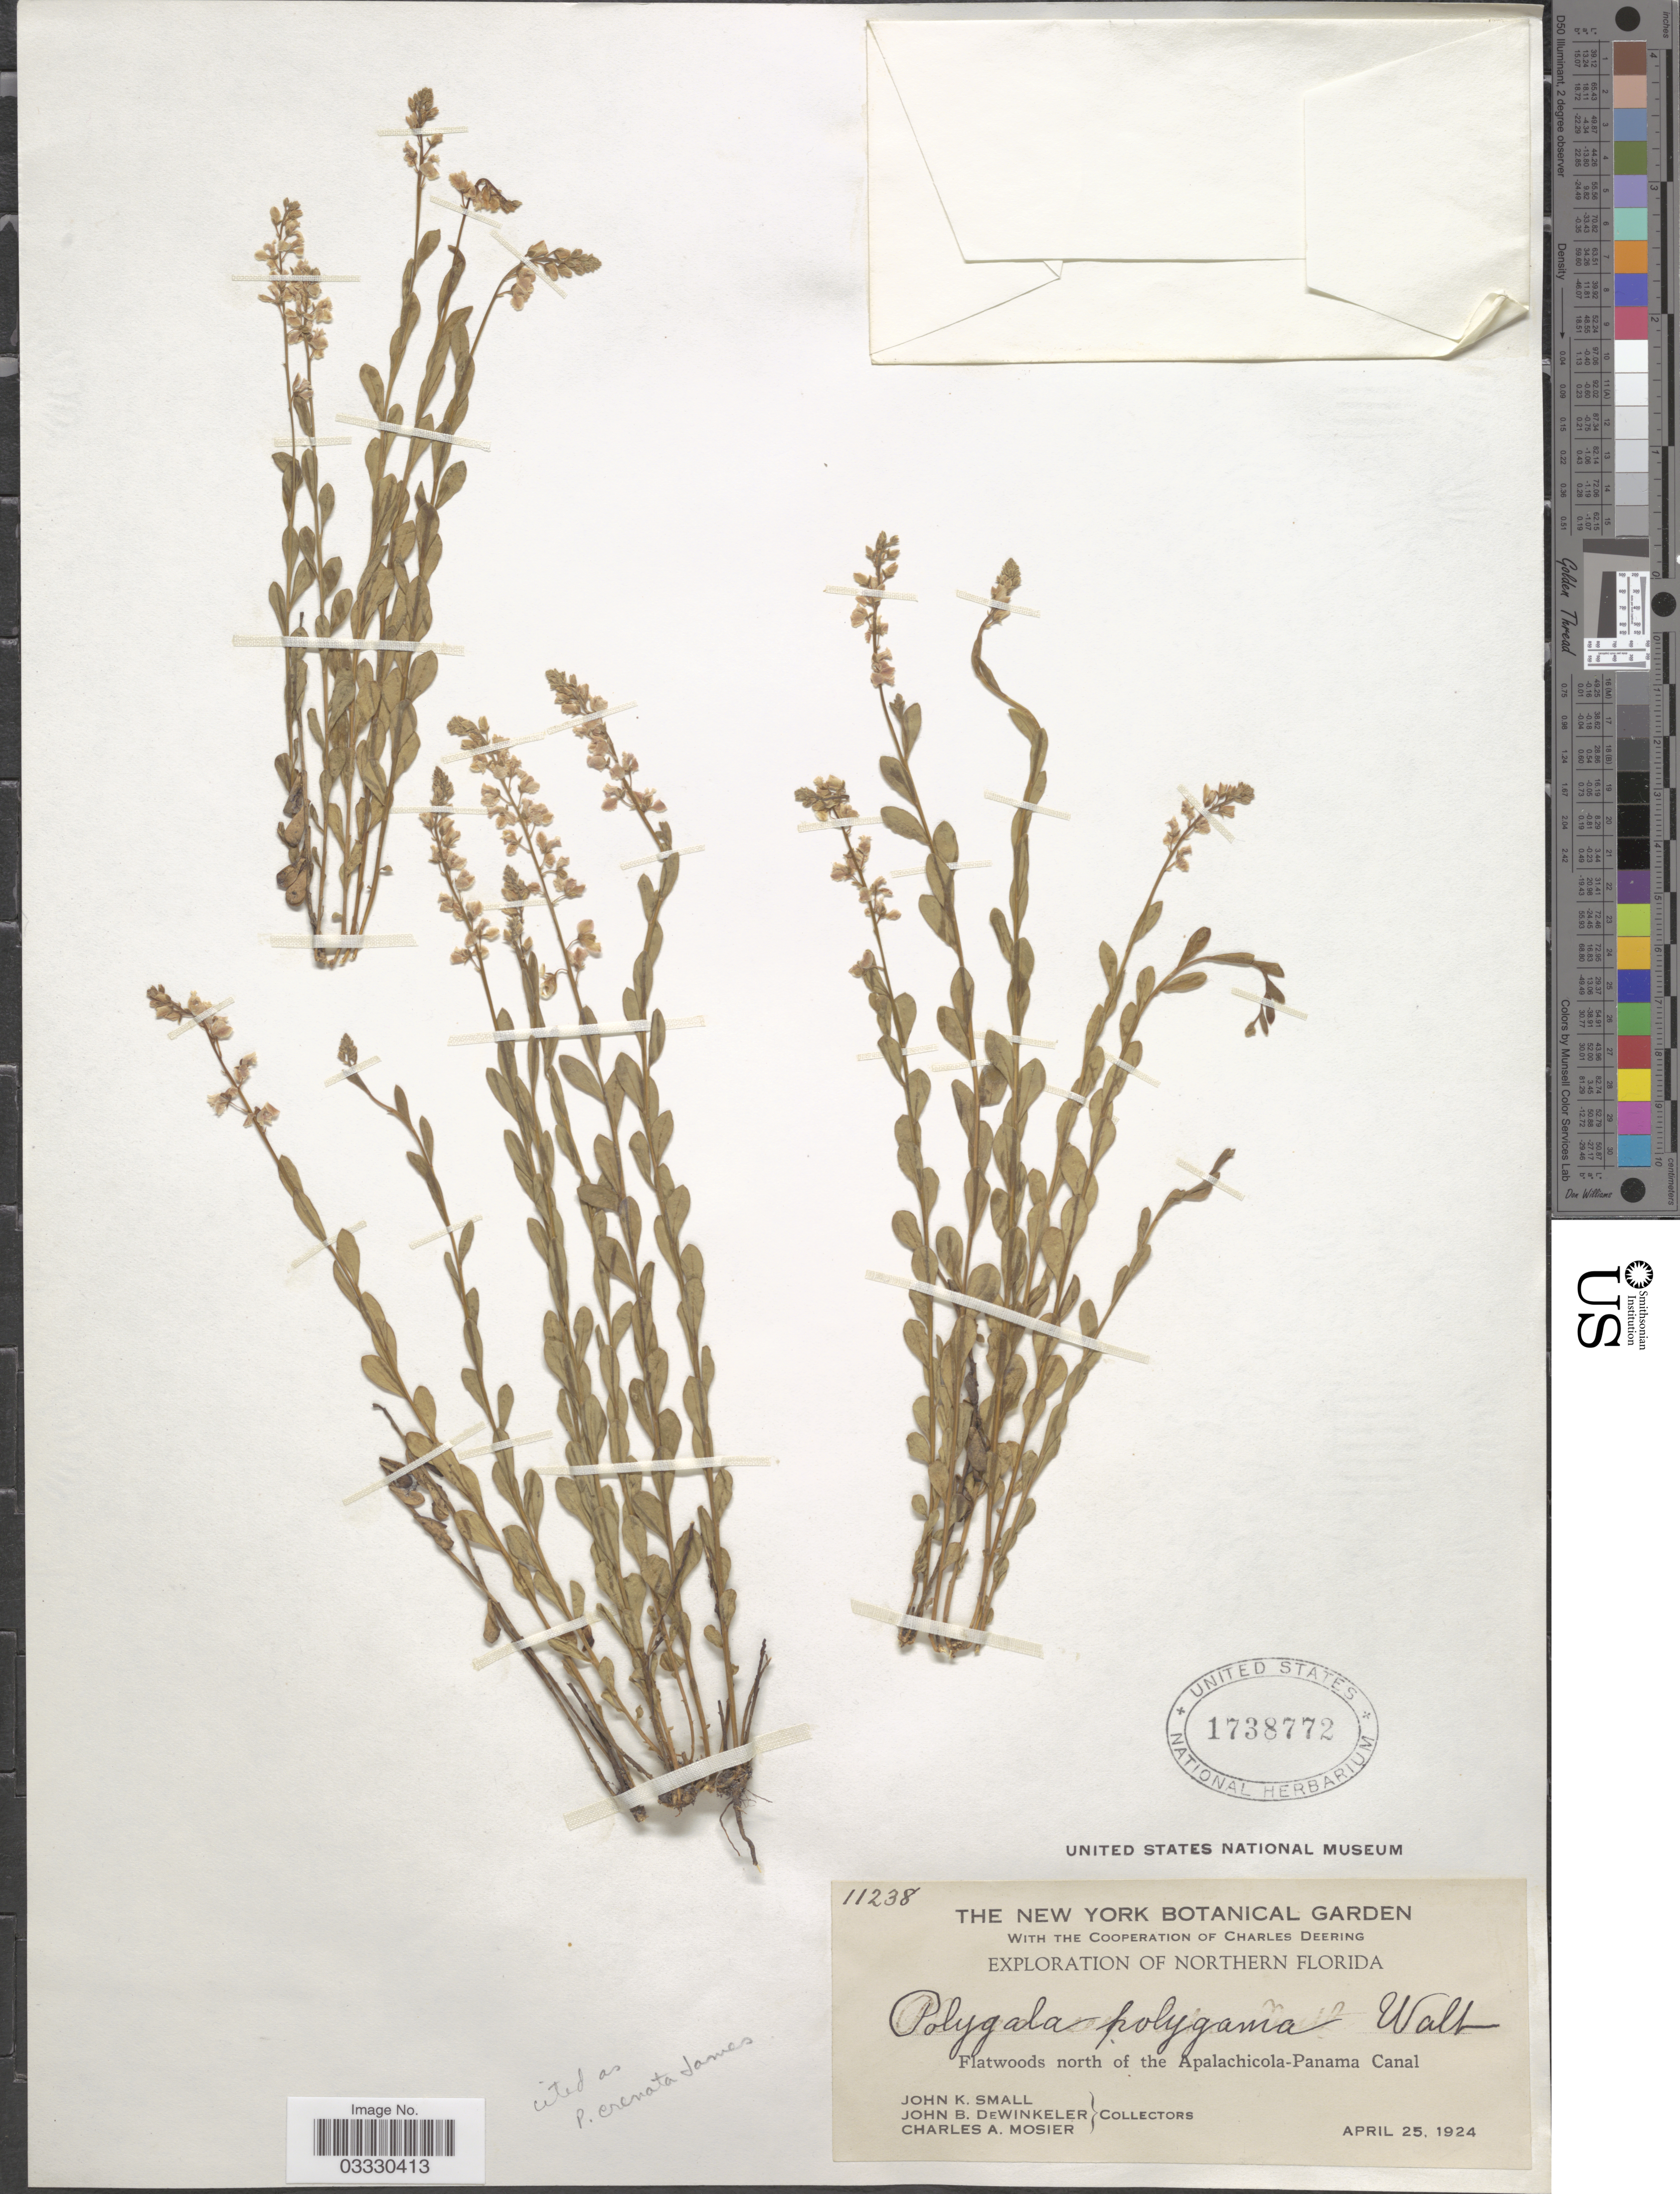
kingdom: Plantae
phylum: Tracheophyta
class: Magnoliopsida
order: Fabales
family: Polygalaceae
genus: Polygala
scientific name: Polygala crenata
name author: C.W. James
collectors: J. K. Small, J. B. Dewinkeler & C. A. Mosier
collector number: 11238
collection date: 1924-04-25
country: United States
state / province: Florida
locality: Flatwoods north of the Apalachicola-Panama Canal.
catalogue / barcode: US 1738772